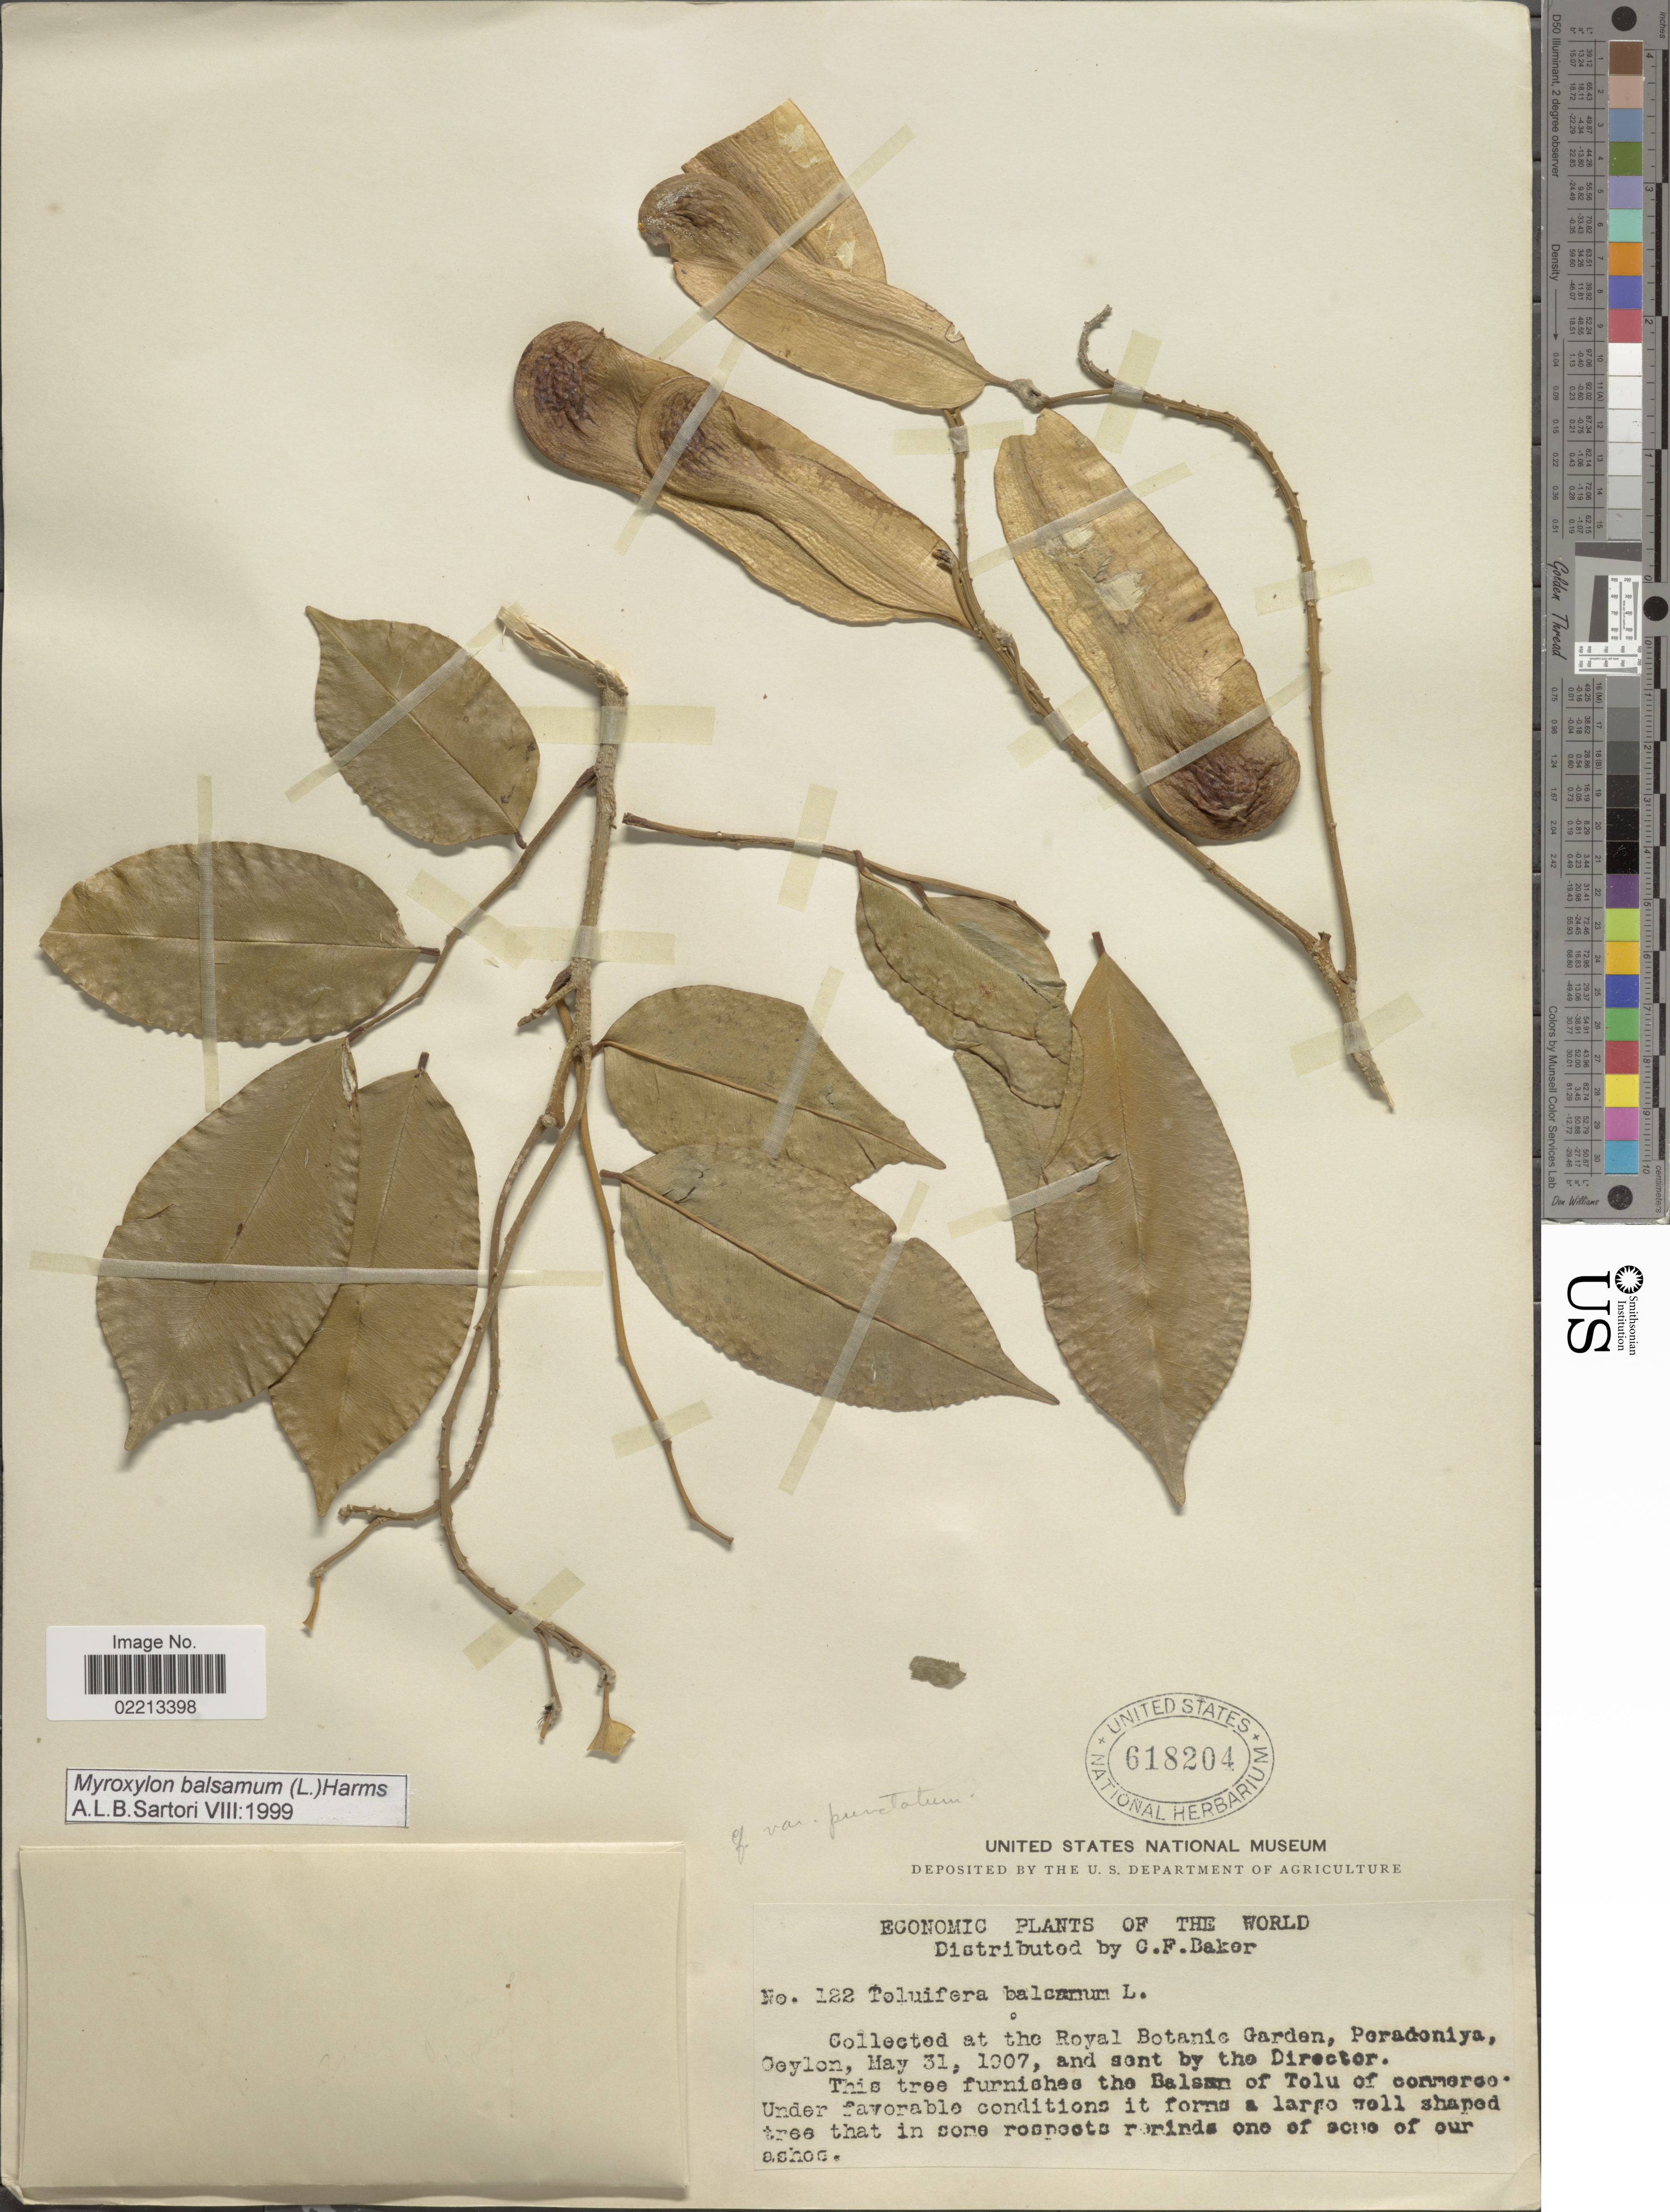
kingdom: Plantae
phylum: Tracheophyta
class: Magnoliopsida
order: Fabales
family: Fabaceae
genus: Myroxylon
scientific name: Myroxylon balsamum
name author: (L.) Harms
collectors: C. F. Baker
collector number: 122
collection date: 1907-05-31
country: Sri Lanka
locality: The Royal Botanic Gardens, Peradeniya Ceylon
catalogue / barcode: US 618204